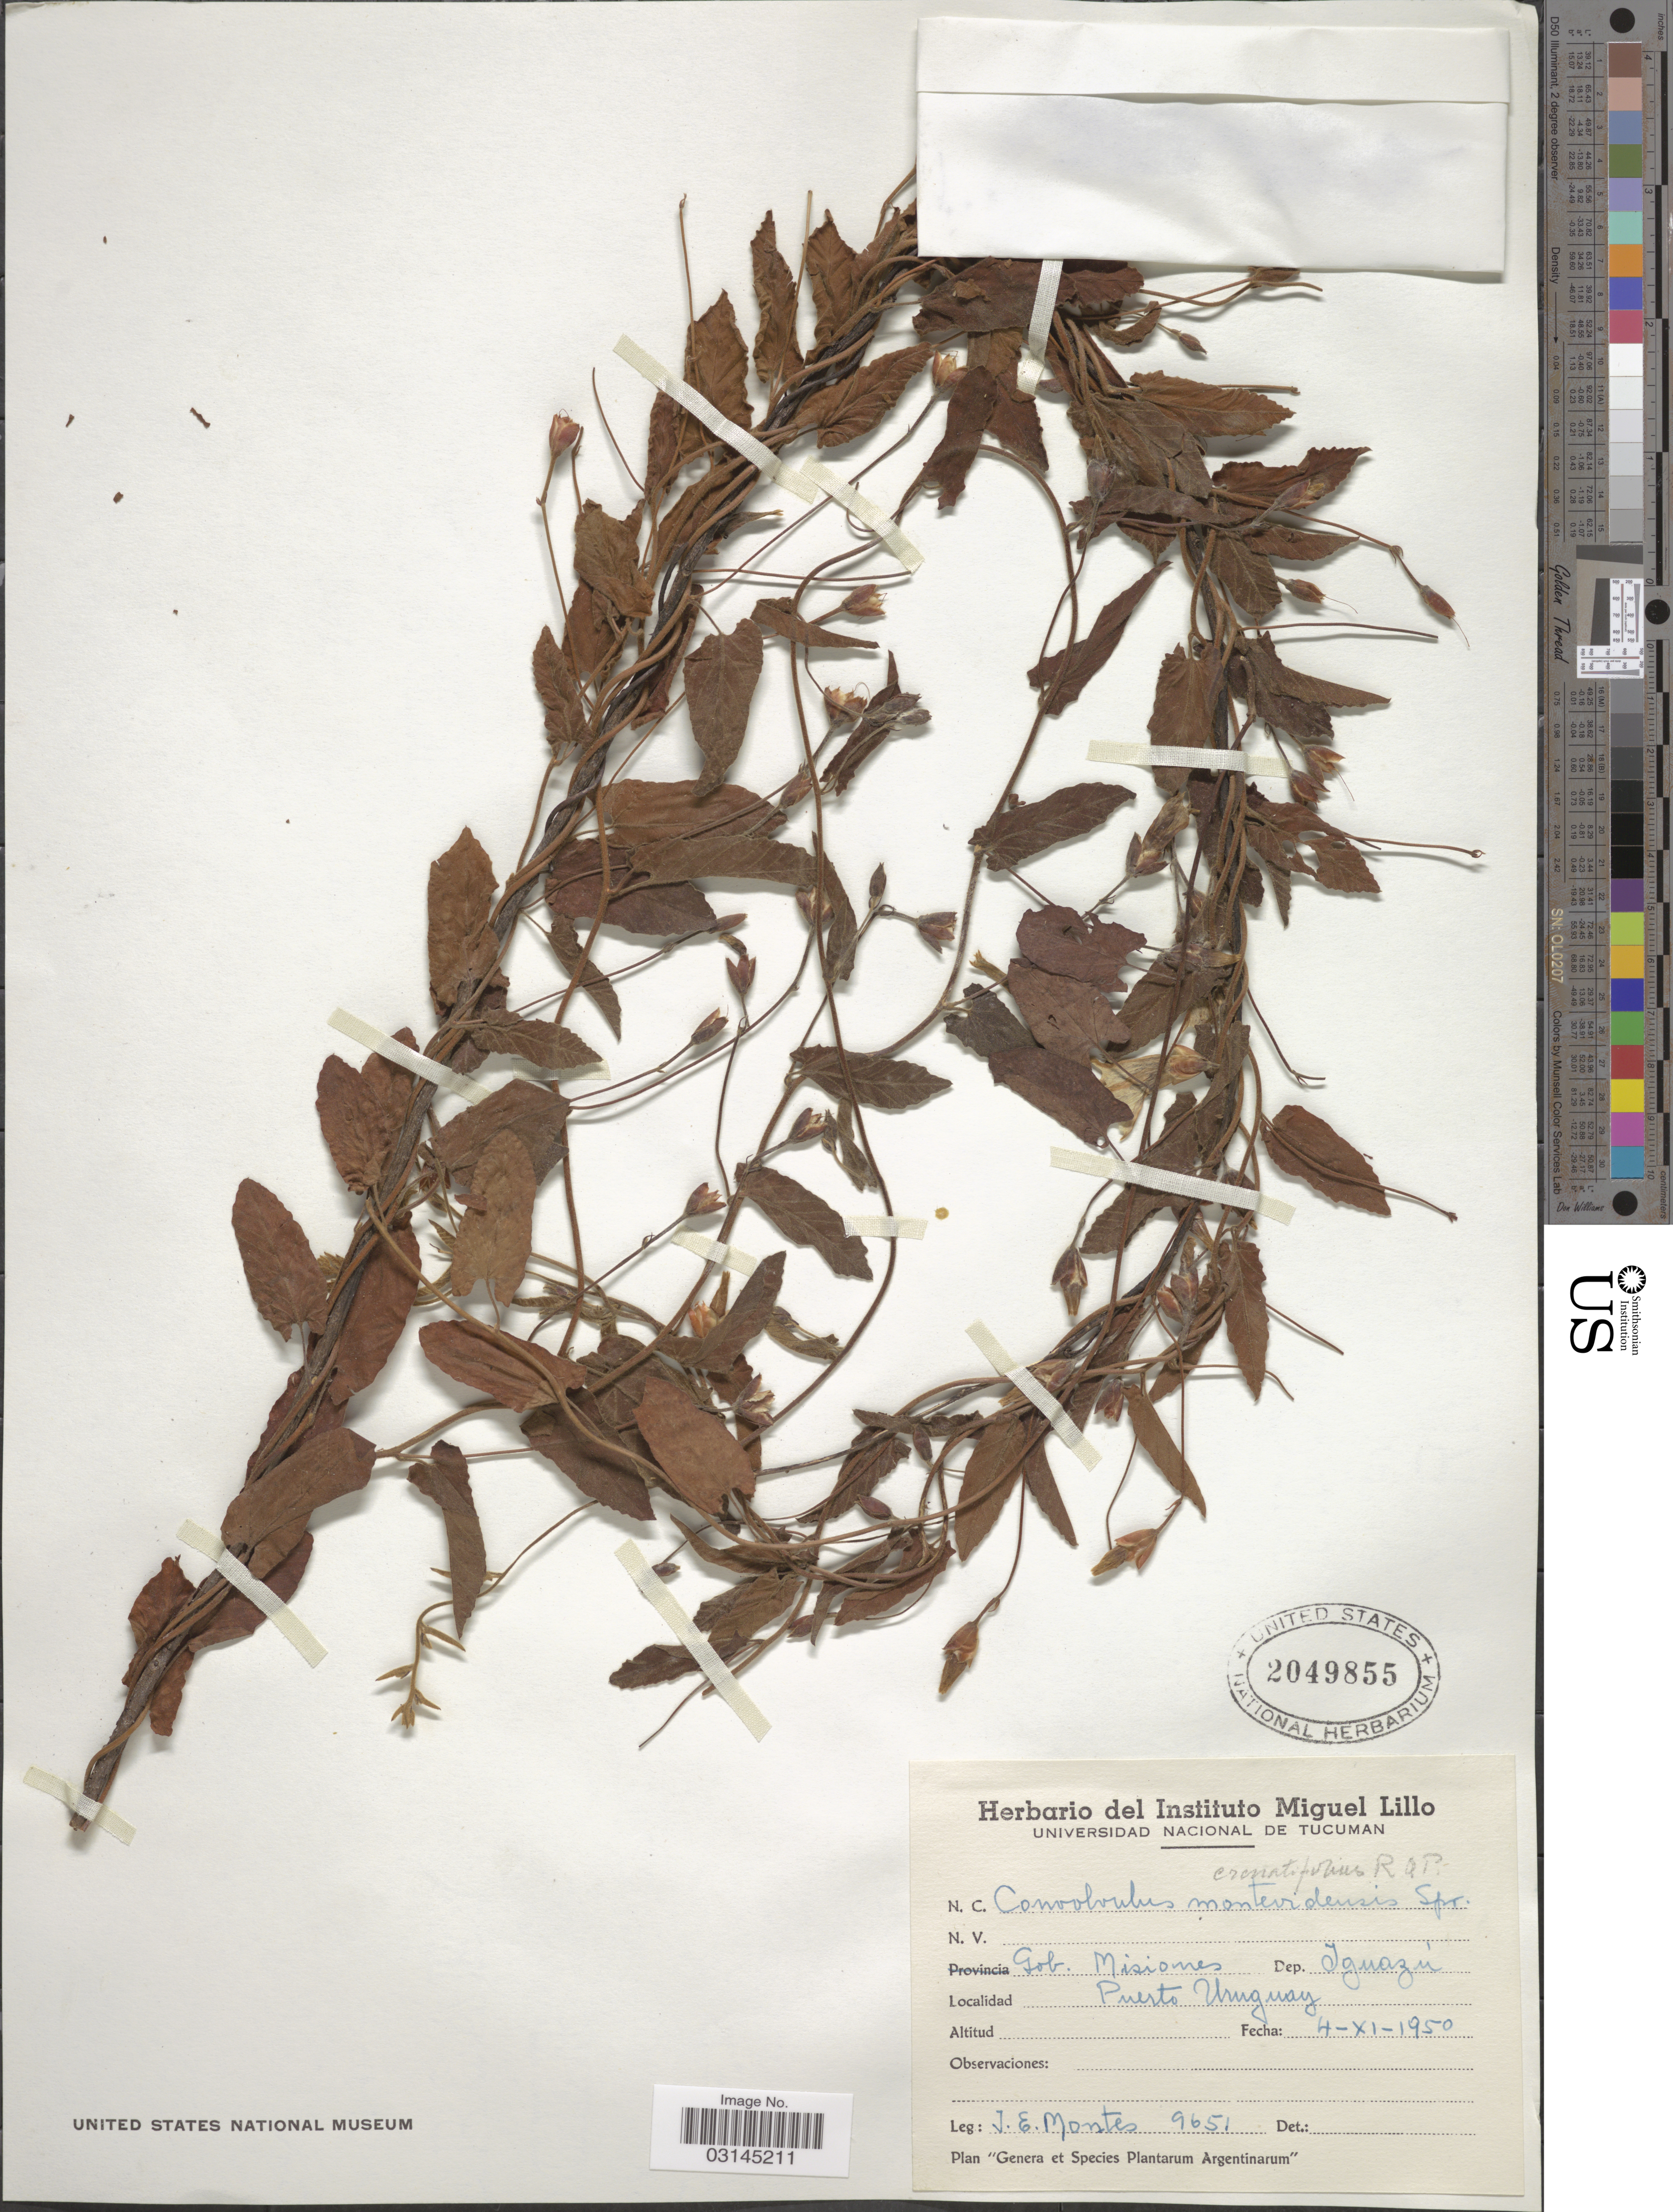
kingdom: Plantae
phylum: Tracheophyta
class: Magnoliopsida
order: Solanales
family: Convolvulaceae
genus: Convolvulus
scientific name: Convolvulus crenatifolius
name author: Ruiz & Pav.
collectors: J. E. Montes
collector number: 9651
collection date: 1950-11-04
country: Argentina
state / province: Misiones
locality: Gob. Misiones, Dep. Iguazú, Puerto Uruguay.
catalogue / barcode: US 2049855